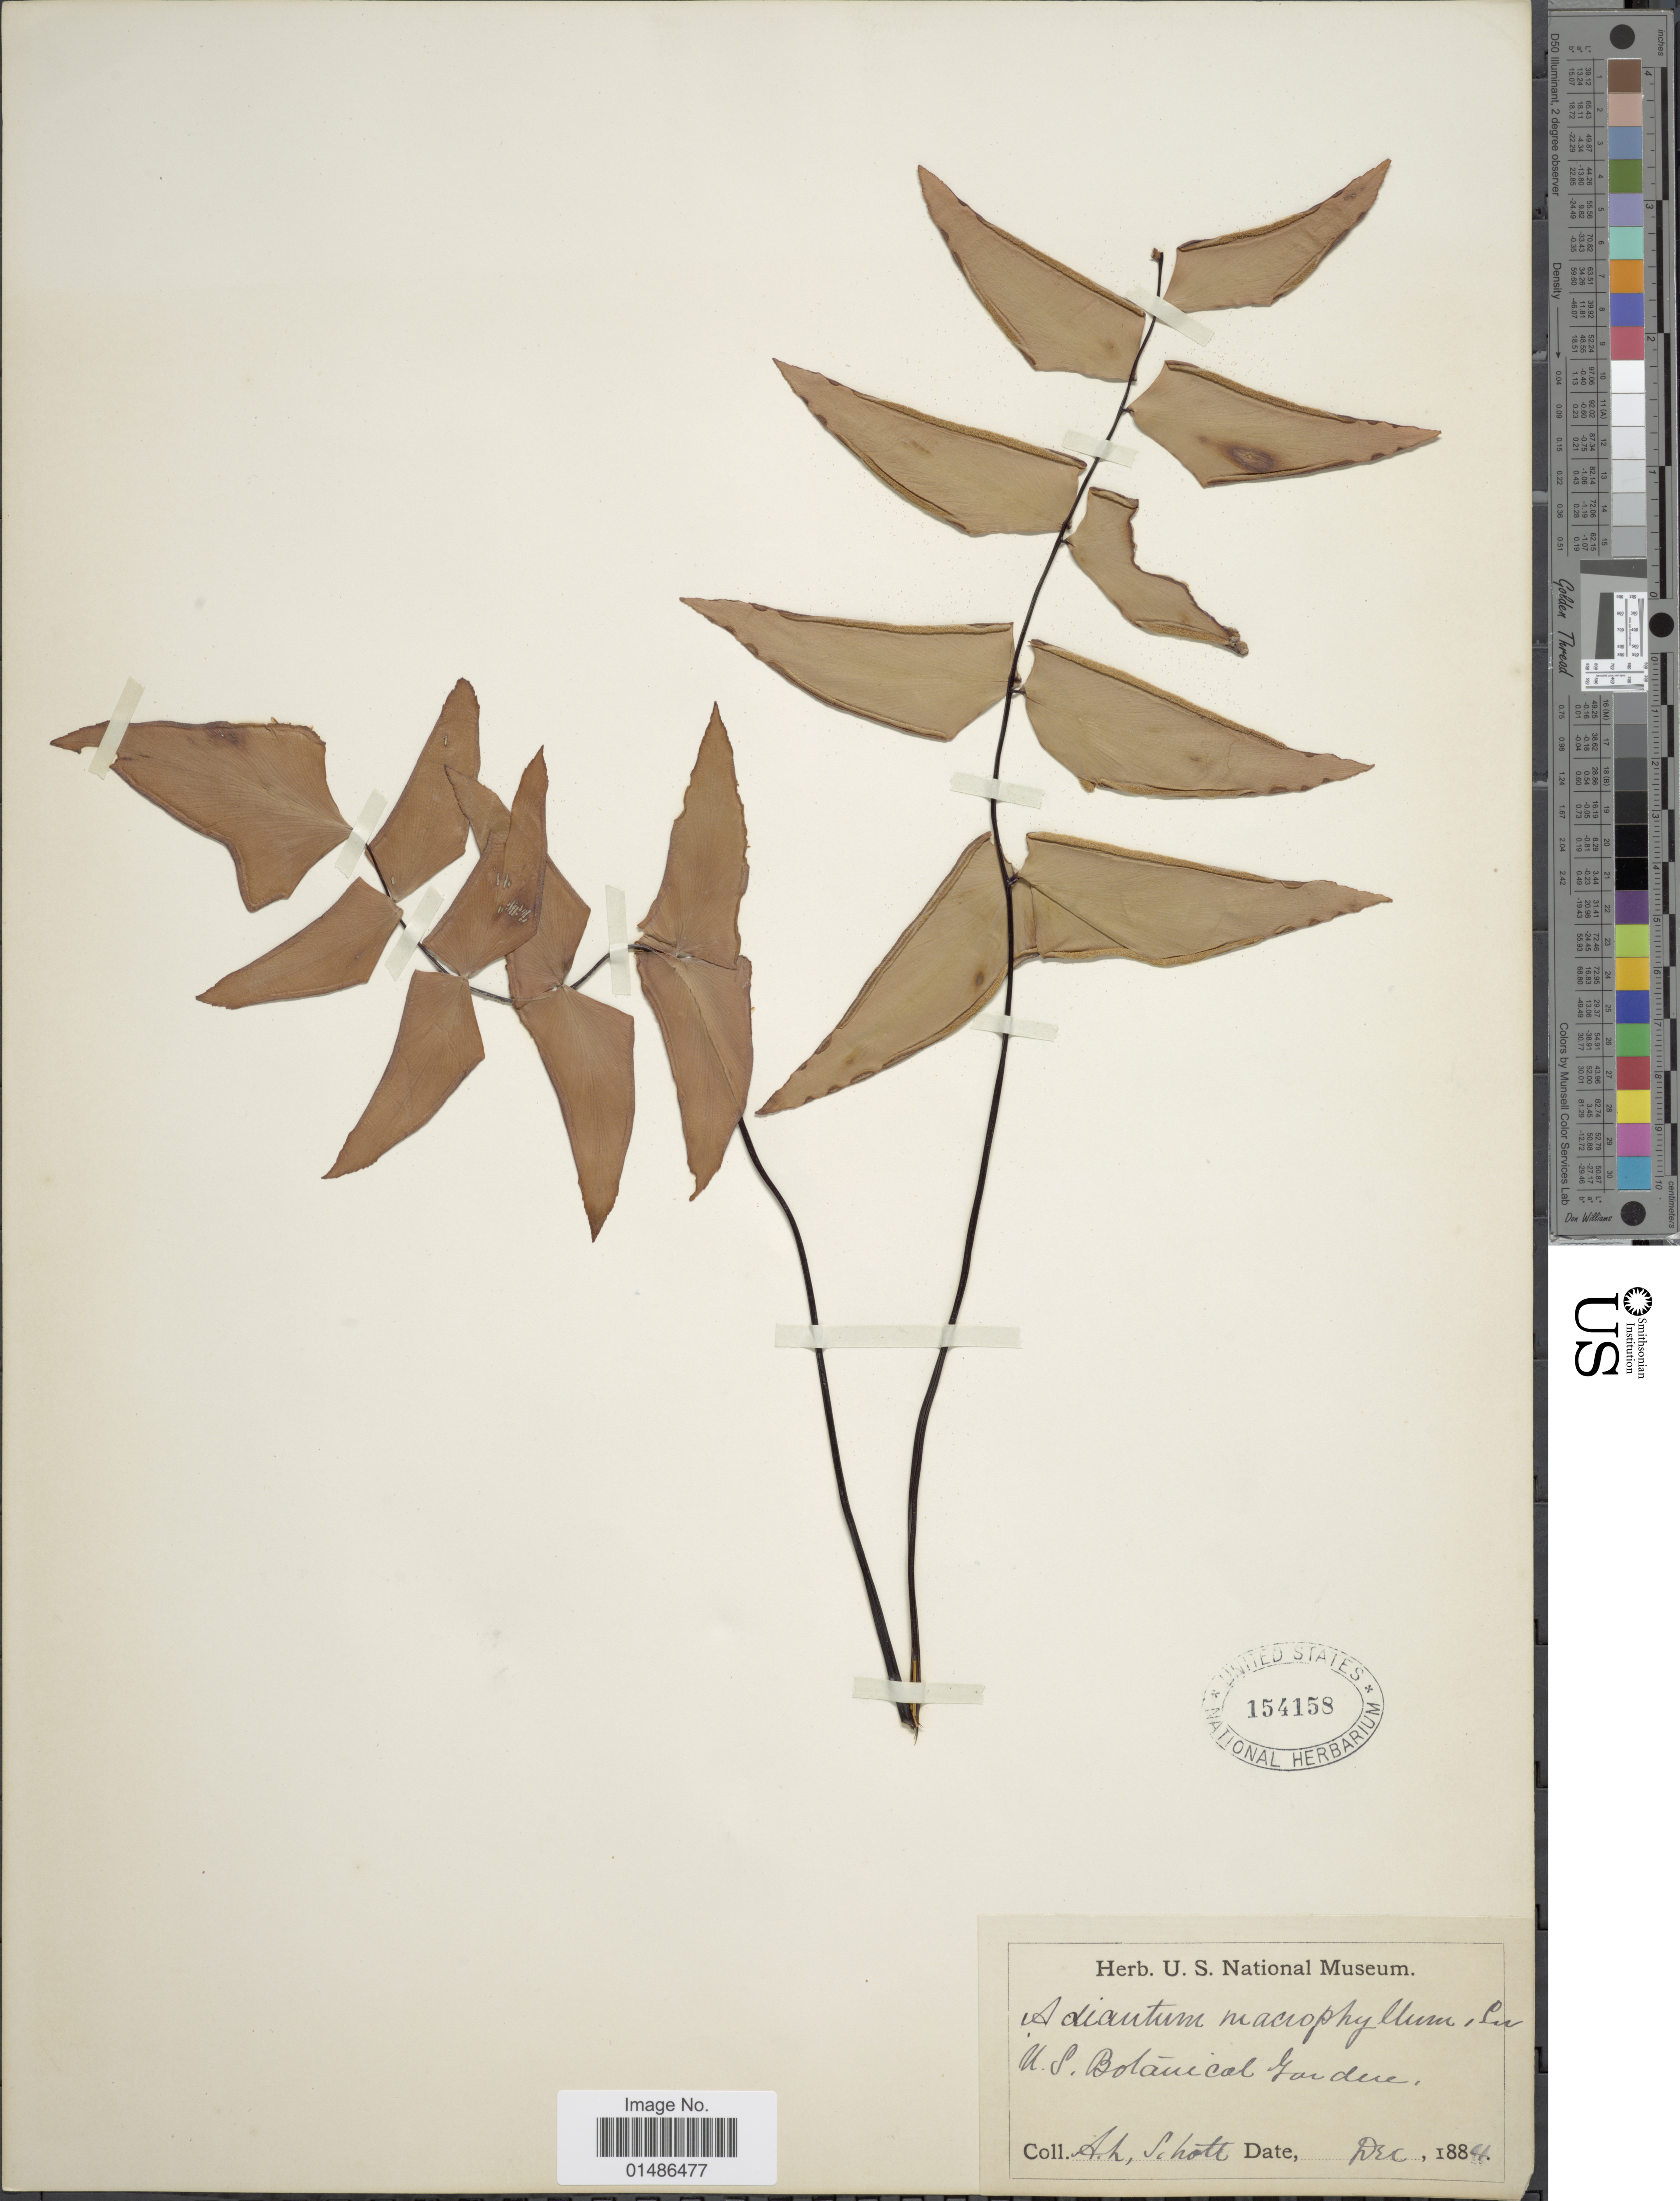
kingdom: Plantae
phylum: Tracheophyta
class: Polypodiopsida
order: Polypodiales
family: Pteridaceae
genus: Adiantum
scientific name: Adiantum macrophyllum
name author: Sw.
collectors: A. L. Schott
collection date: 1884-12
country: United States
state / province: District of Columbia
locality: U.S. Botanical Garden.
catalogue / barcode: US 154158